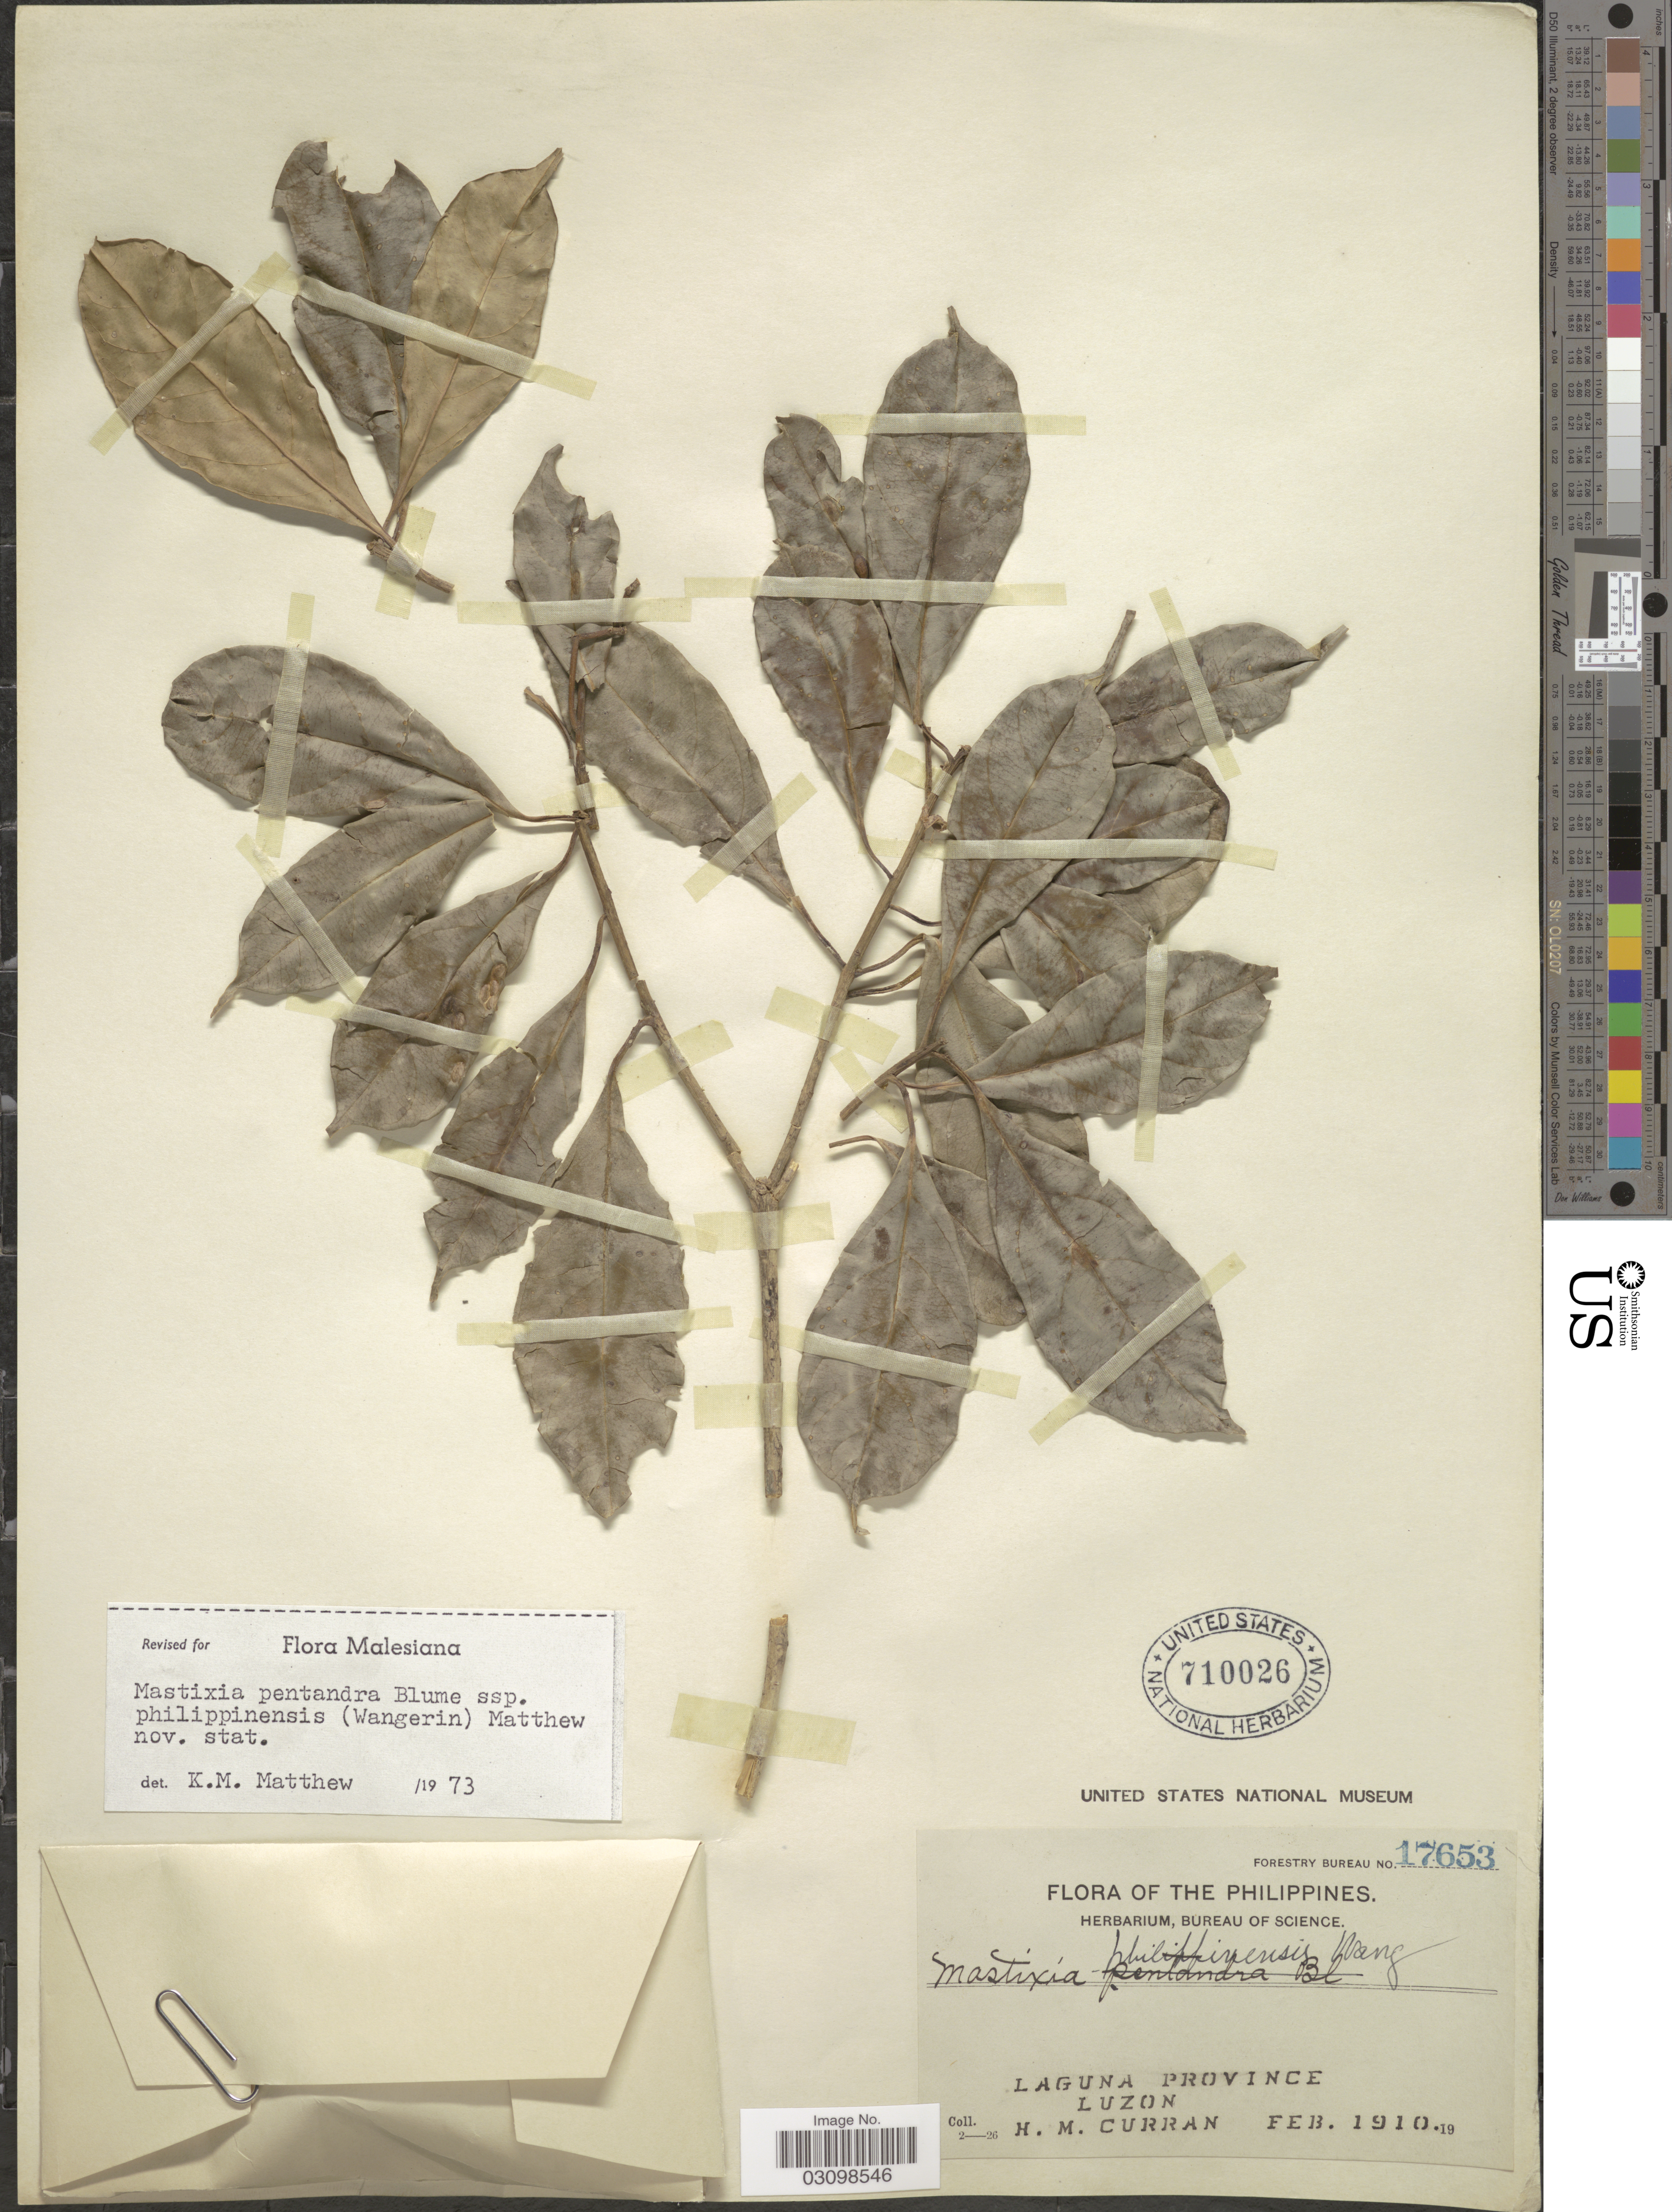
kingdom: Plantae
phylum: Tracheophyta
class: Magnoliopsida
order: Cornales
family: Nyssaceae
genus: Mastixia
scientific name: Mastixia pentandra subsp. philippinensis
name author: Wangerin & K.M. Matthew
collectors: H. M. Curran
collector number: Forestry Bureau 17653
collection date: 1910-02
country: Philippines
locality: Laguna Province, Luzon.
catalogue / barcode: US 710026